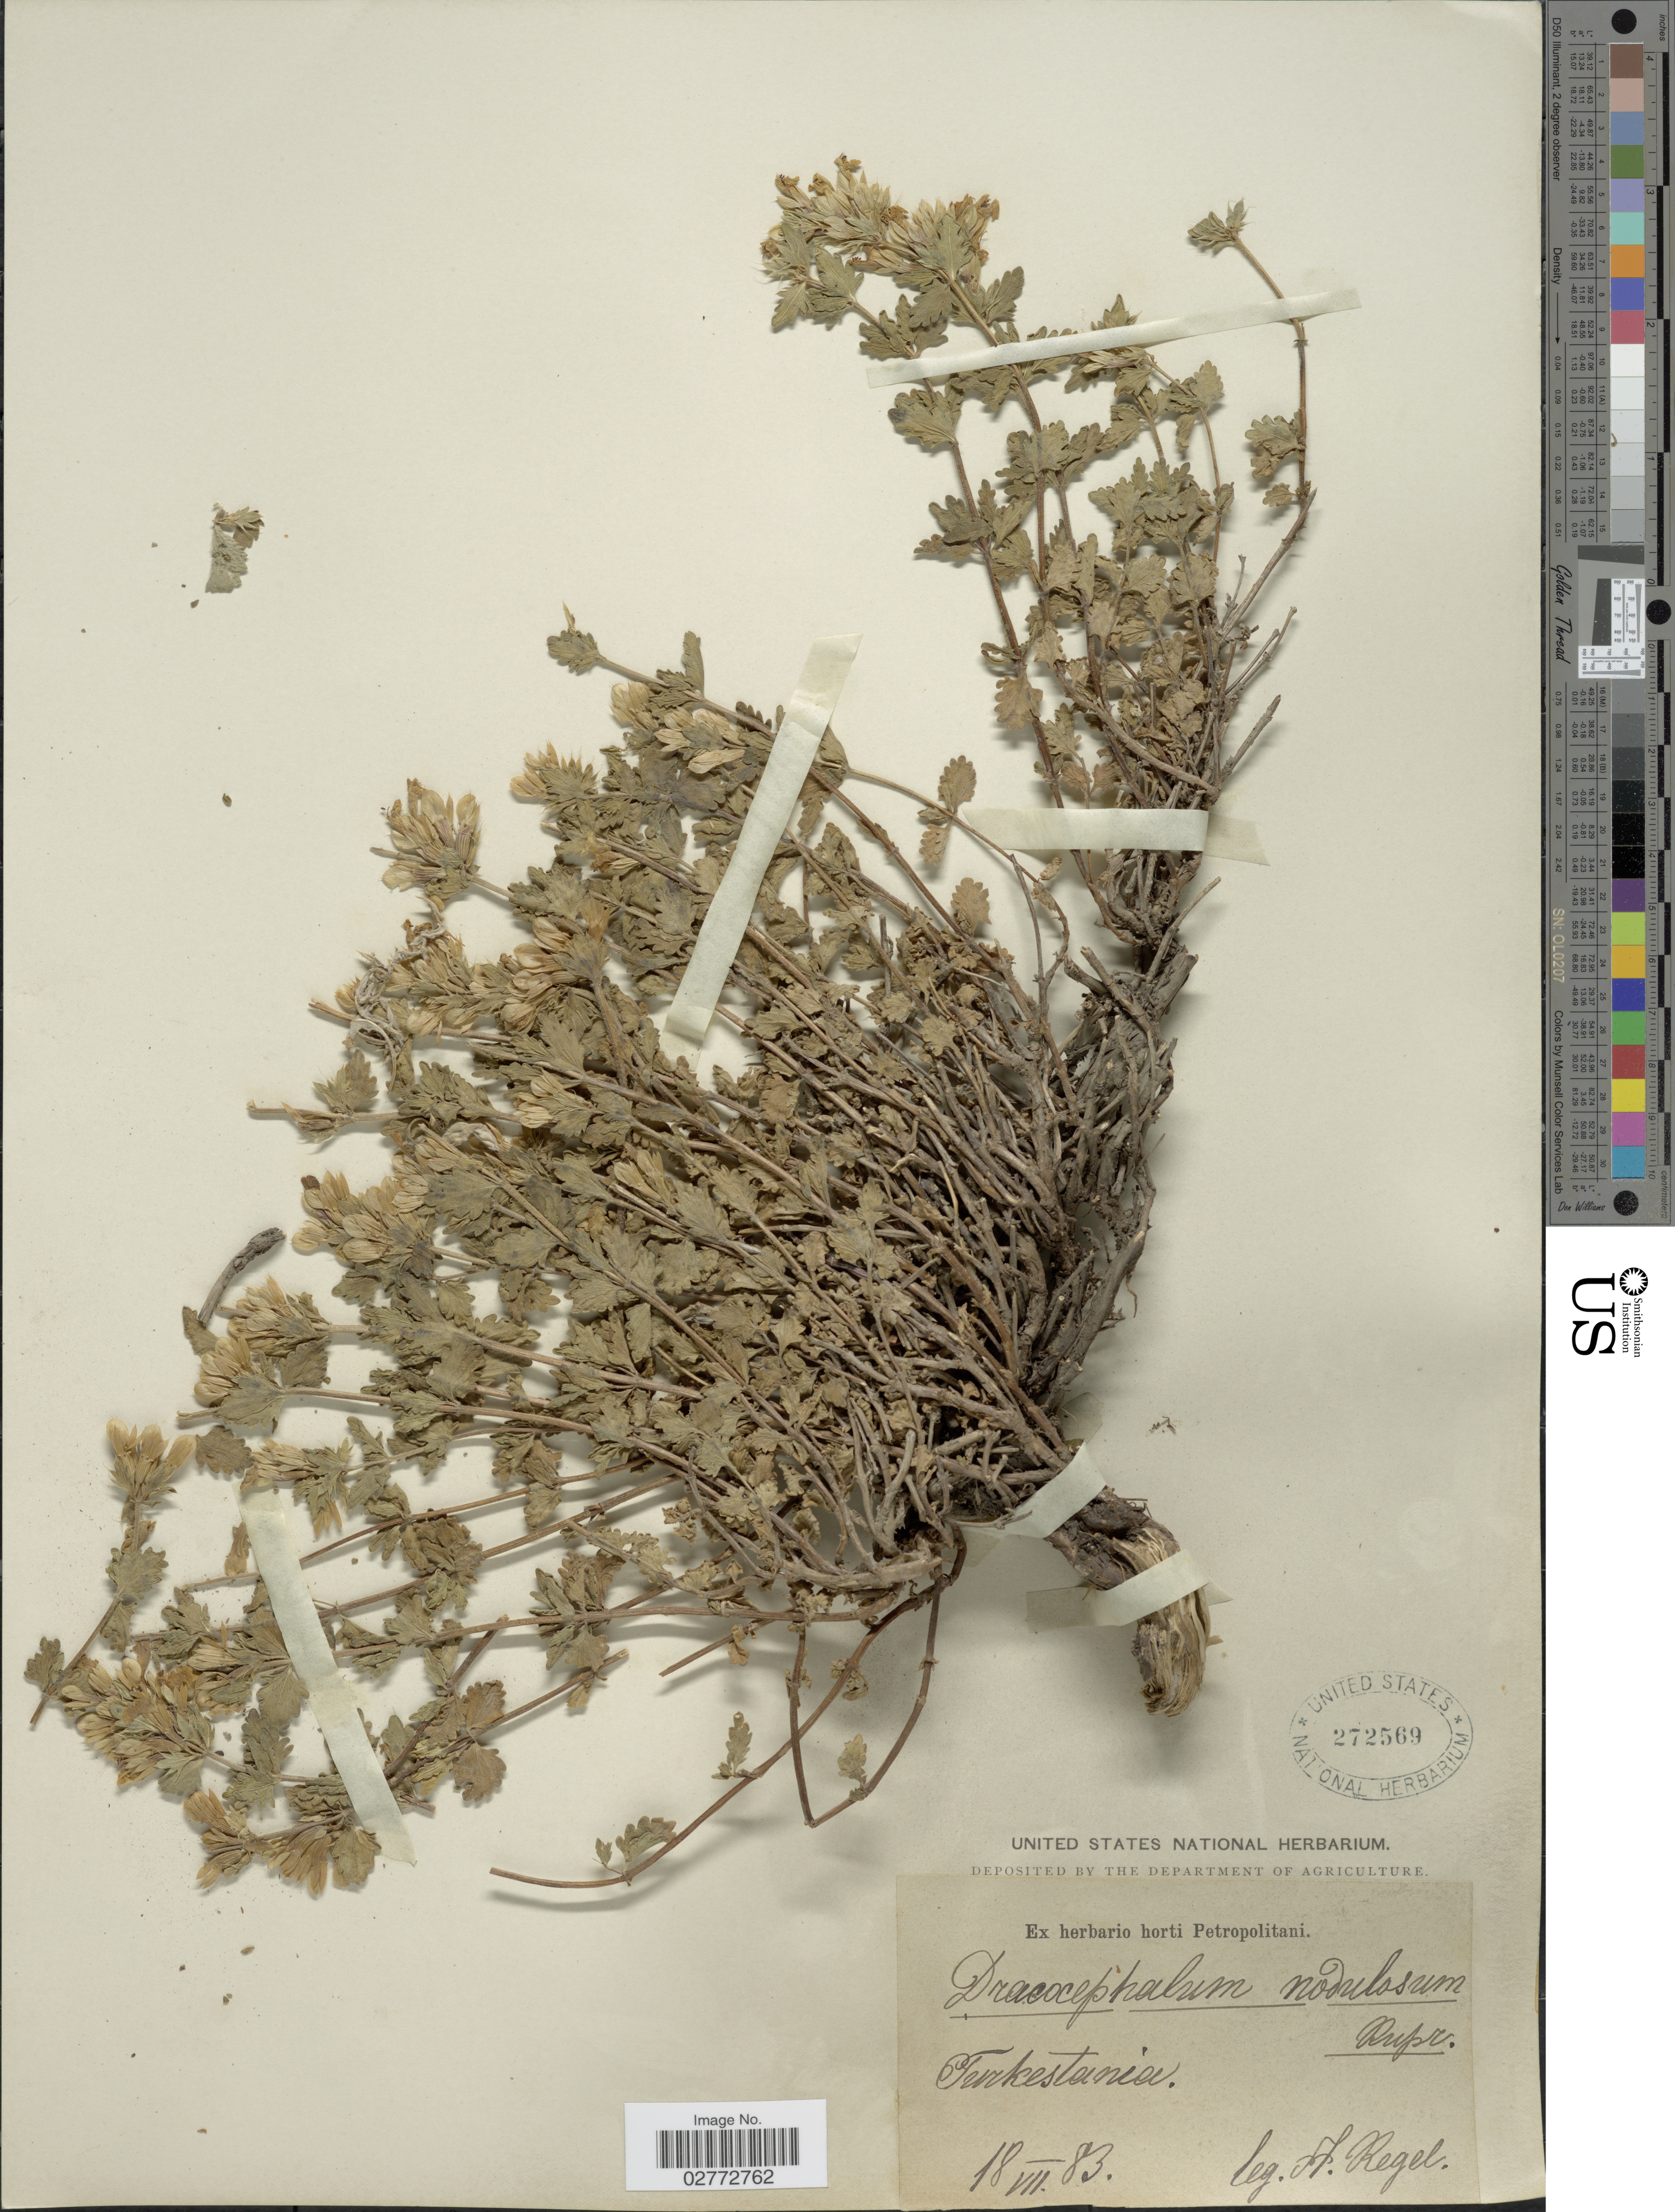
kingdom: Plantae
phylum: Tracheophyta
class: Magnoliopsida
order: Lamiales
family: Lamiaceae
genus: Dracocephalum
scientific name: Dracocephalum nodulosum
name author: Rupr.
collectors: A. Regel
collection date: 1883-07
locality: Turkestania.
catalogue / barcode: US 272569